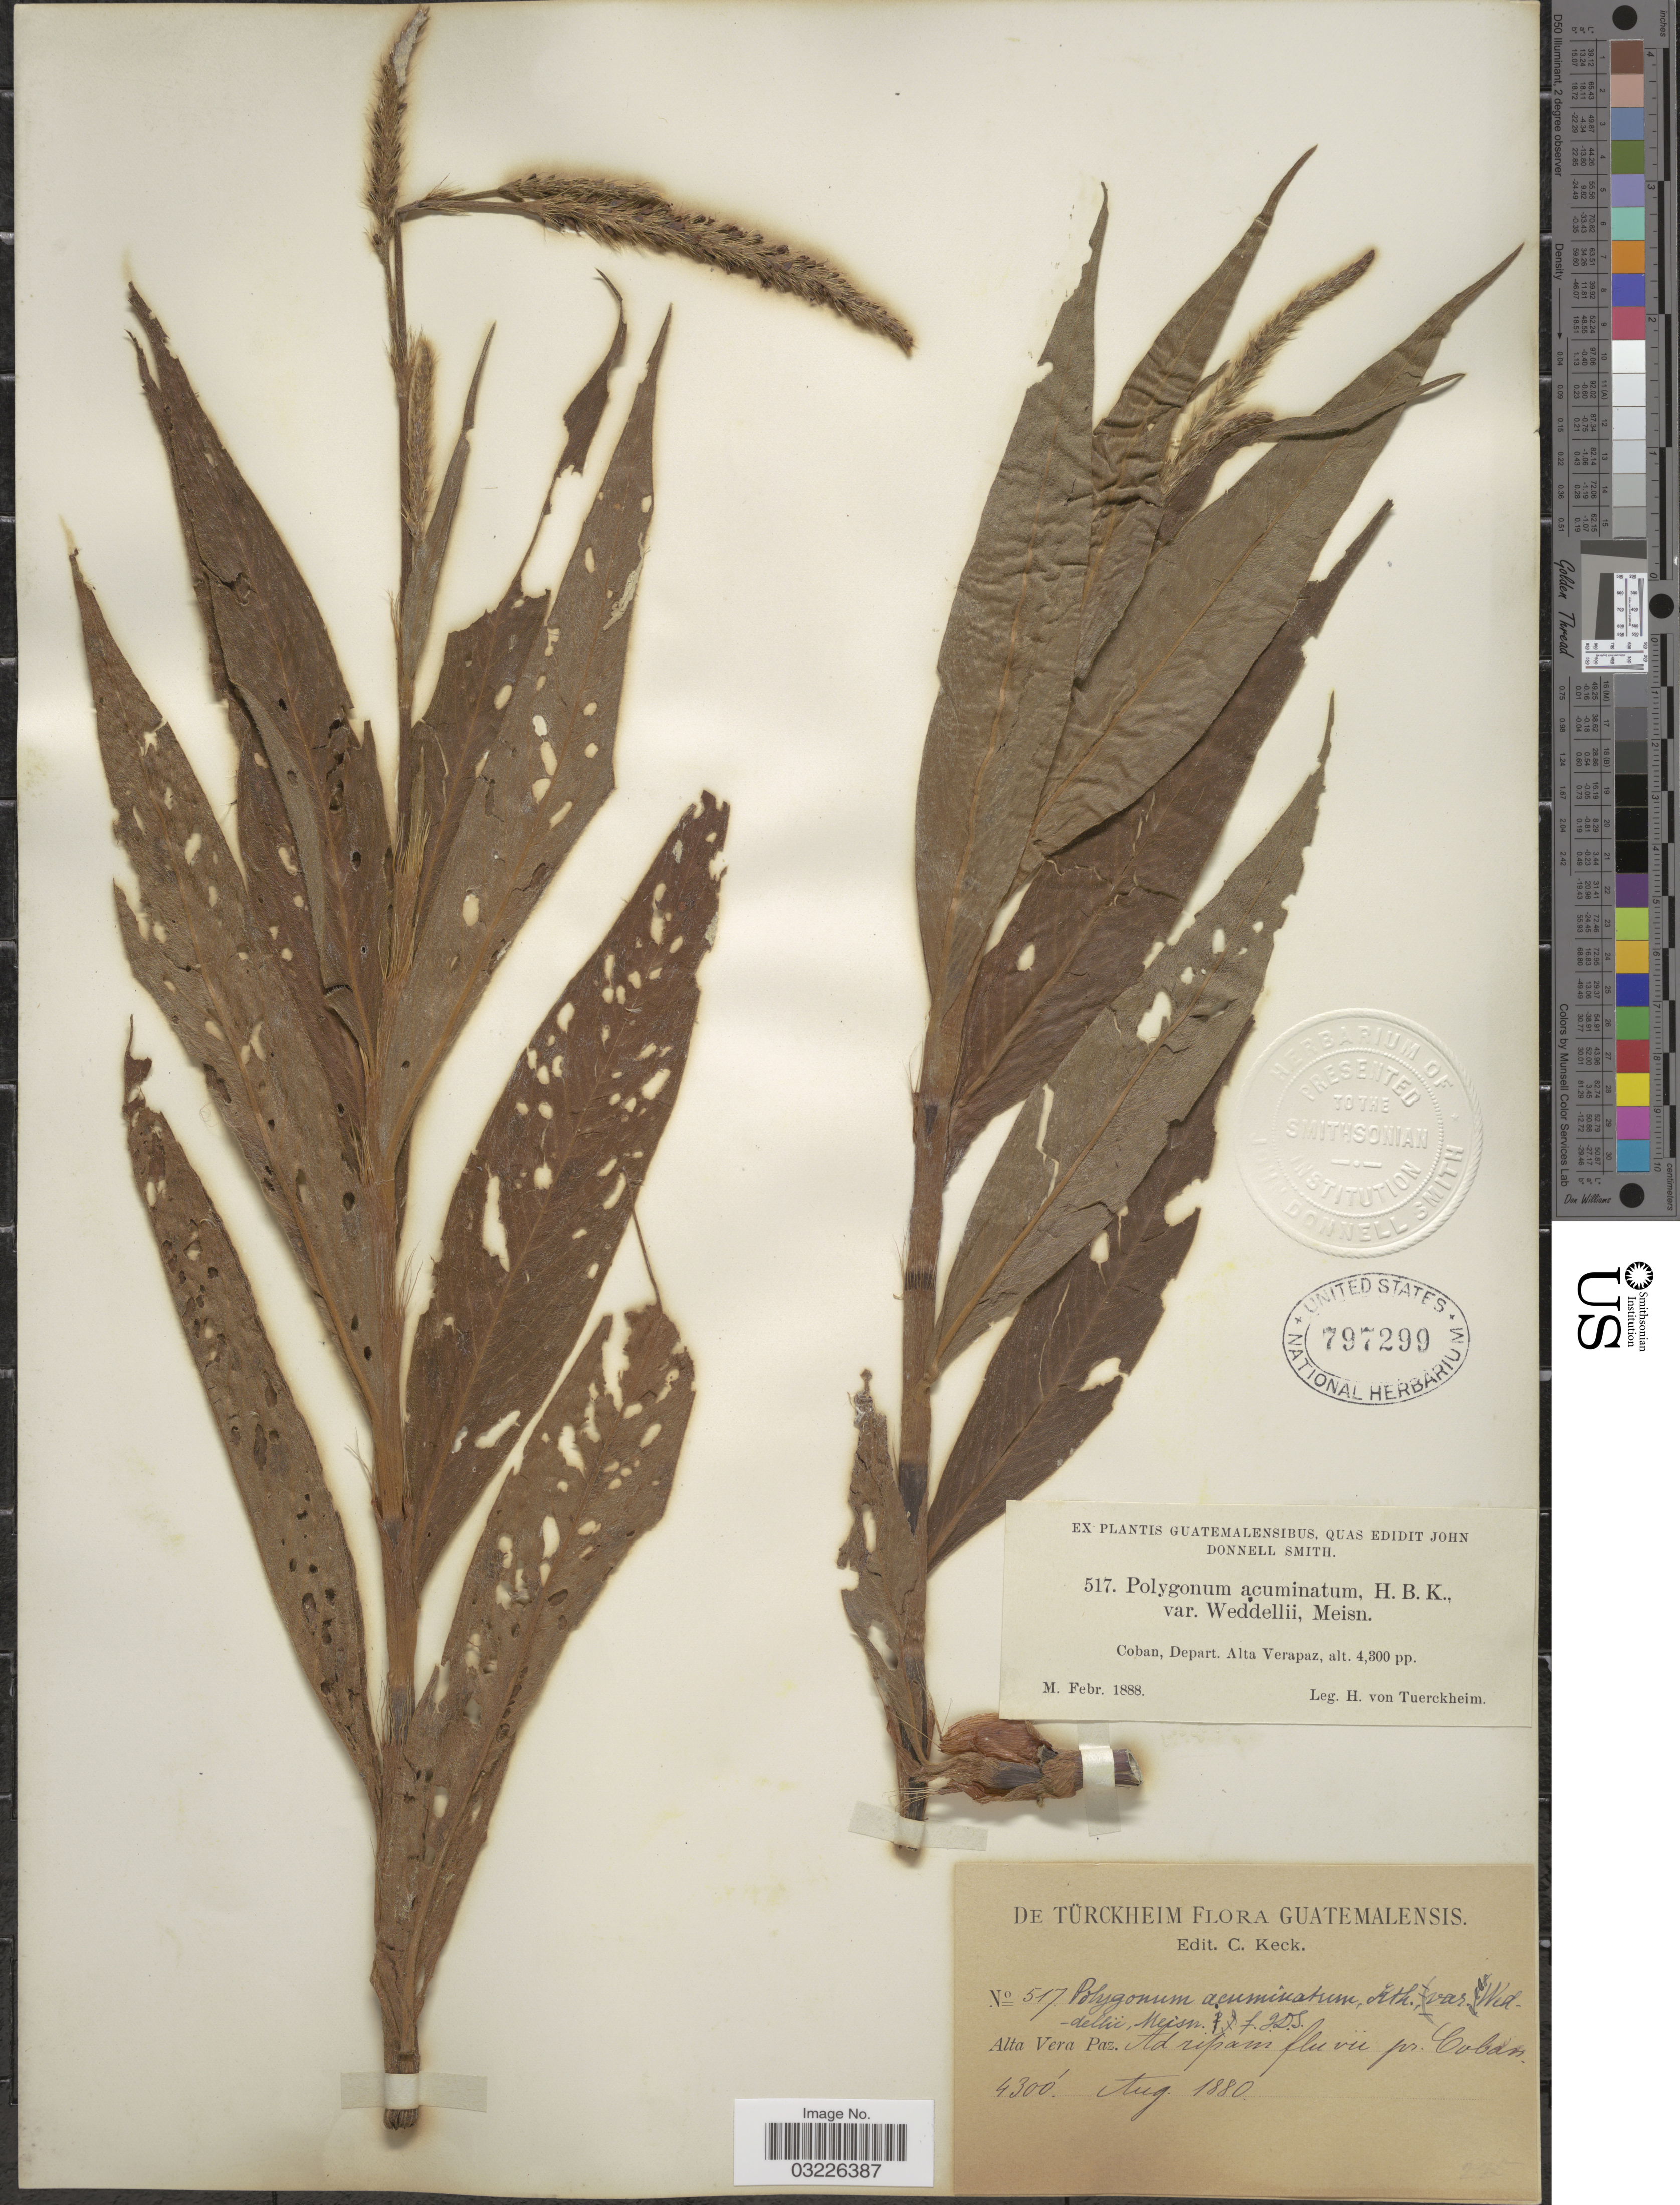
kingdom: Plantae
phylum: Tracheophyta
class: Magnoliopsida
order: Caryophyllales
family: Polygonaceae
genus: Polygonum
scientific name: Polygonum acuminatum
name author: Kunth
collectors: H. von Türckheim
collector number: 517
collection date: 1880-08/1888-02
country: Guatemala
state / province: Alta Verapaz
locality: Ad ripam fluvii pr. Coban.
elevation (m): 1311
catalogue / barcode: US 797299